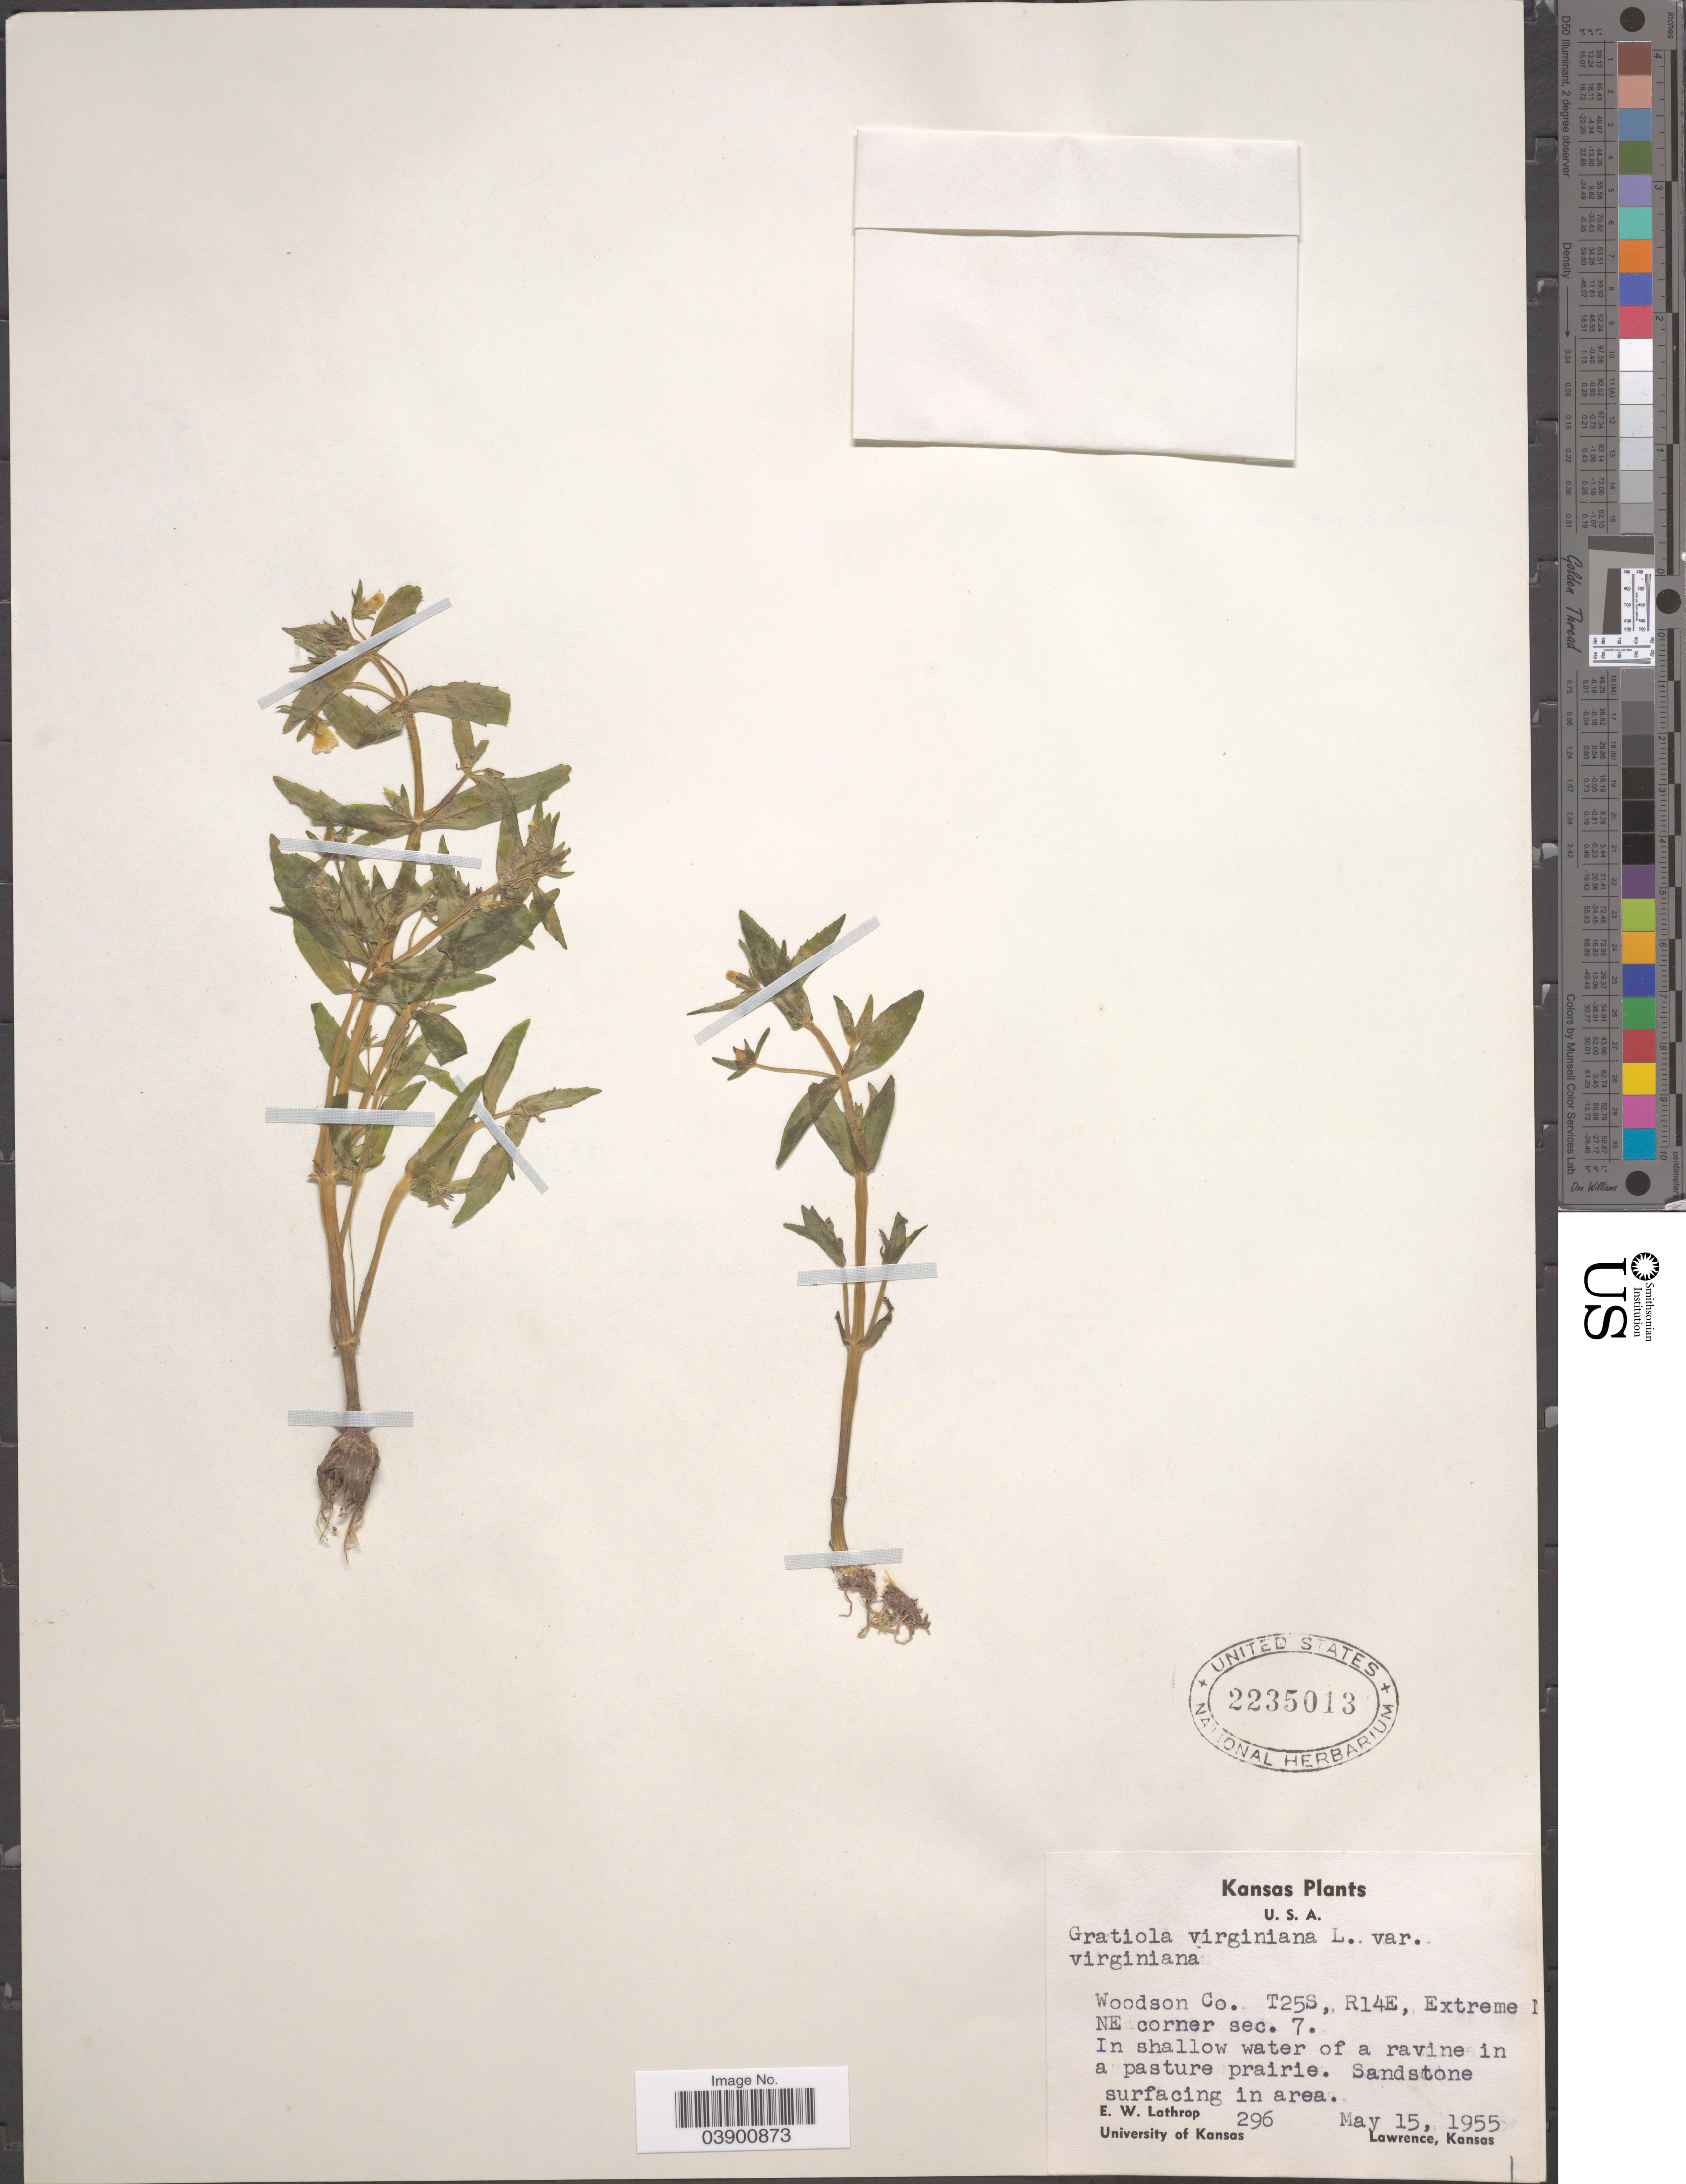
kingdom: Plantae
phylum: Tracheophyta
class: Magnoliopsida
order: Lamiales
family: Plantaginaceae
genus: Gratiola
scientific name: Gratiola virginiana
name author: L.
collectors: E. W. Lathrop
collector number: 296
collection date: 1955-05-15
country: United States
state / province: Kansas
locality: Woodson Co. T25S, R14E, Extreme NE corner sec. 7.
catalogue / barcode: US 2235013